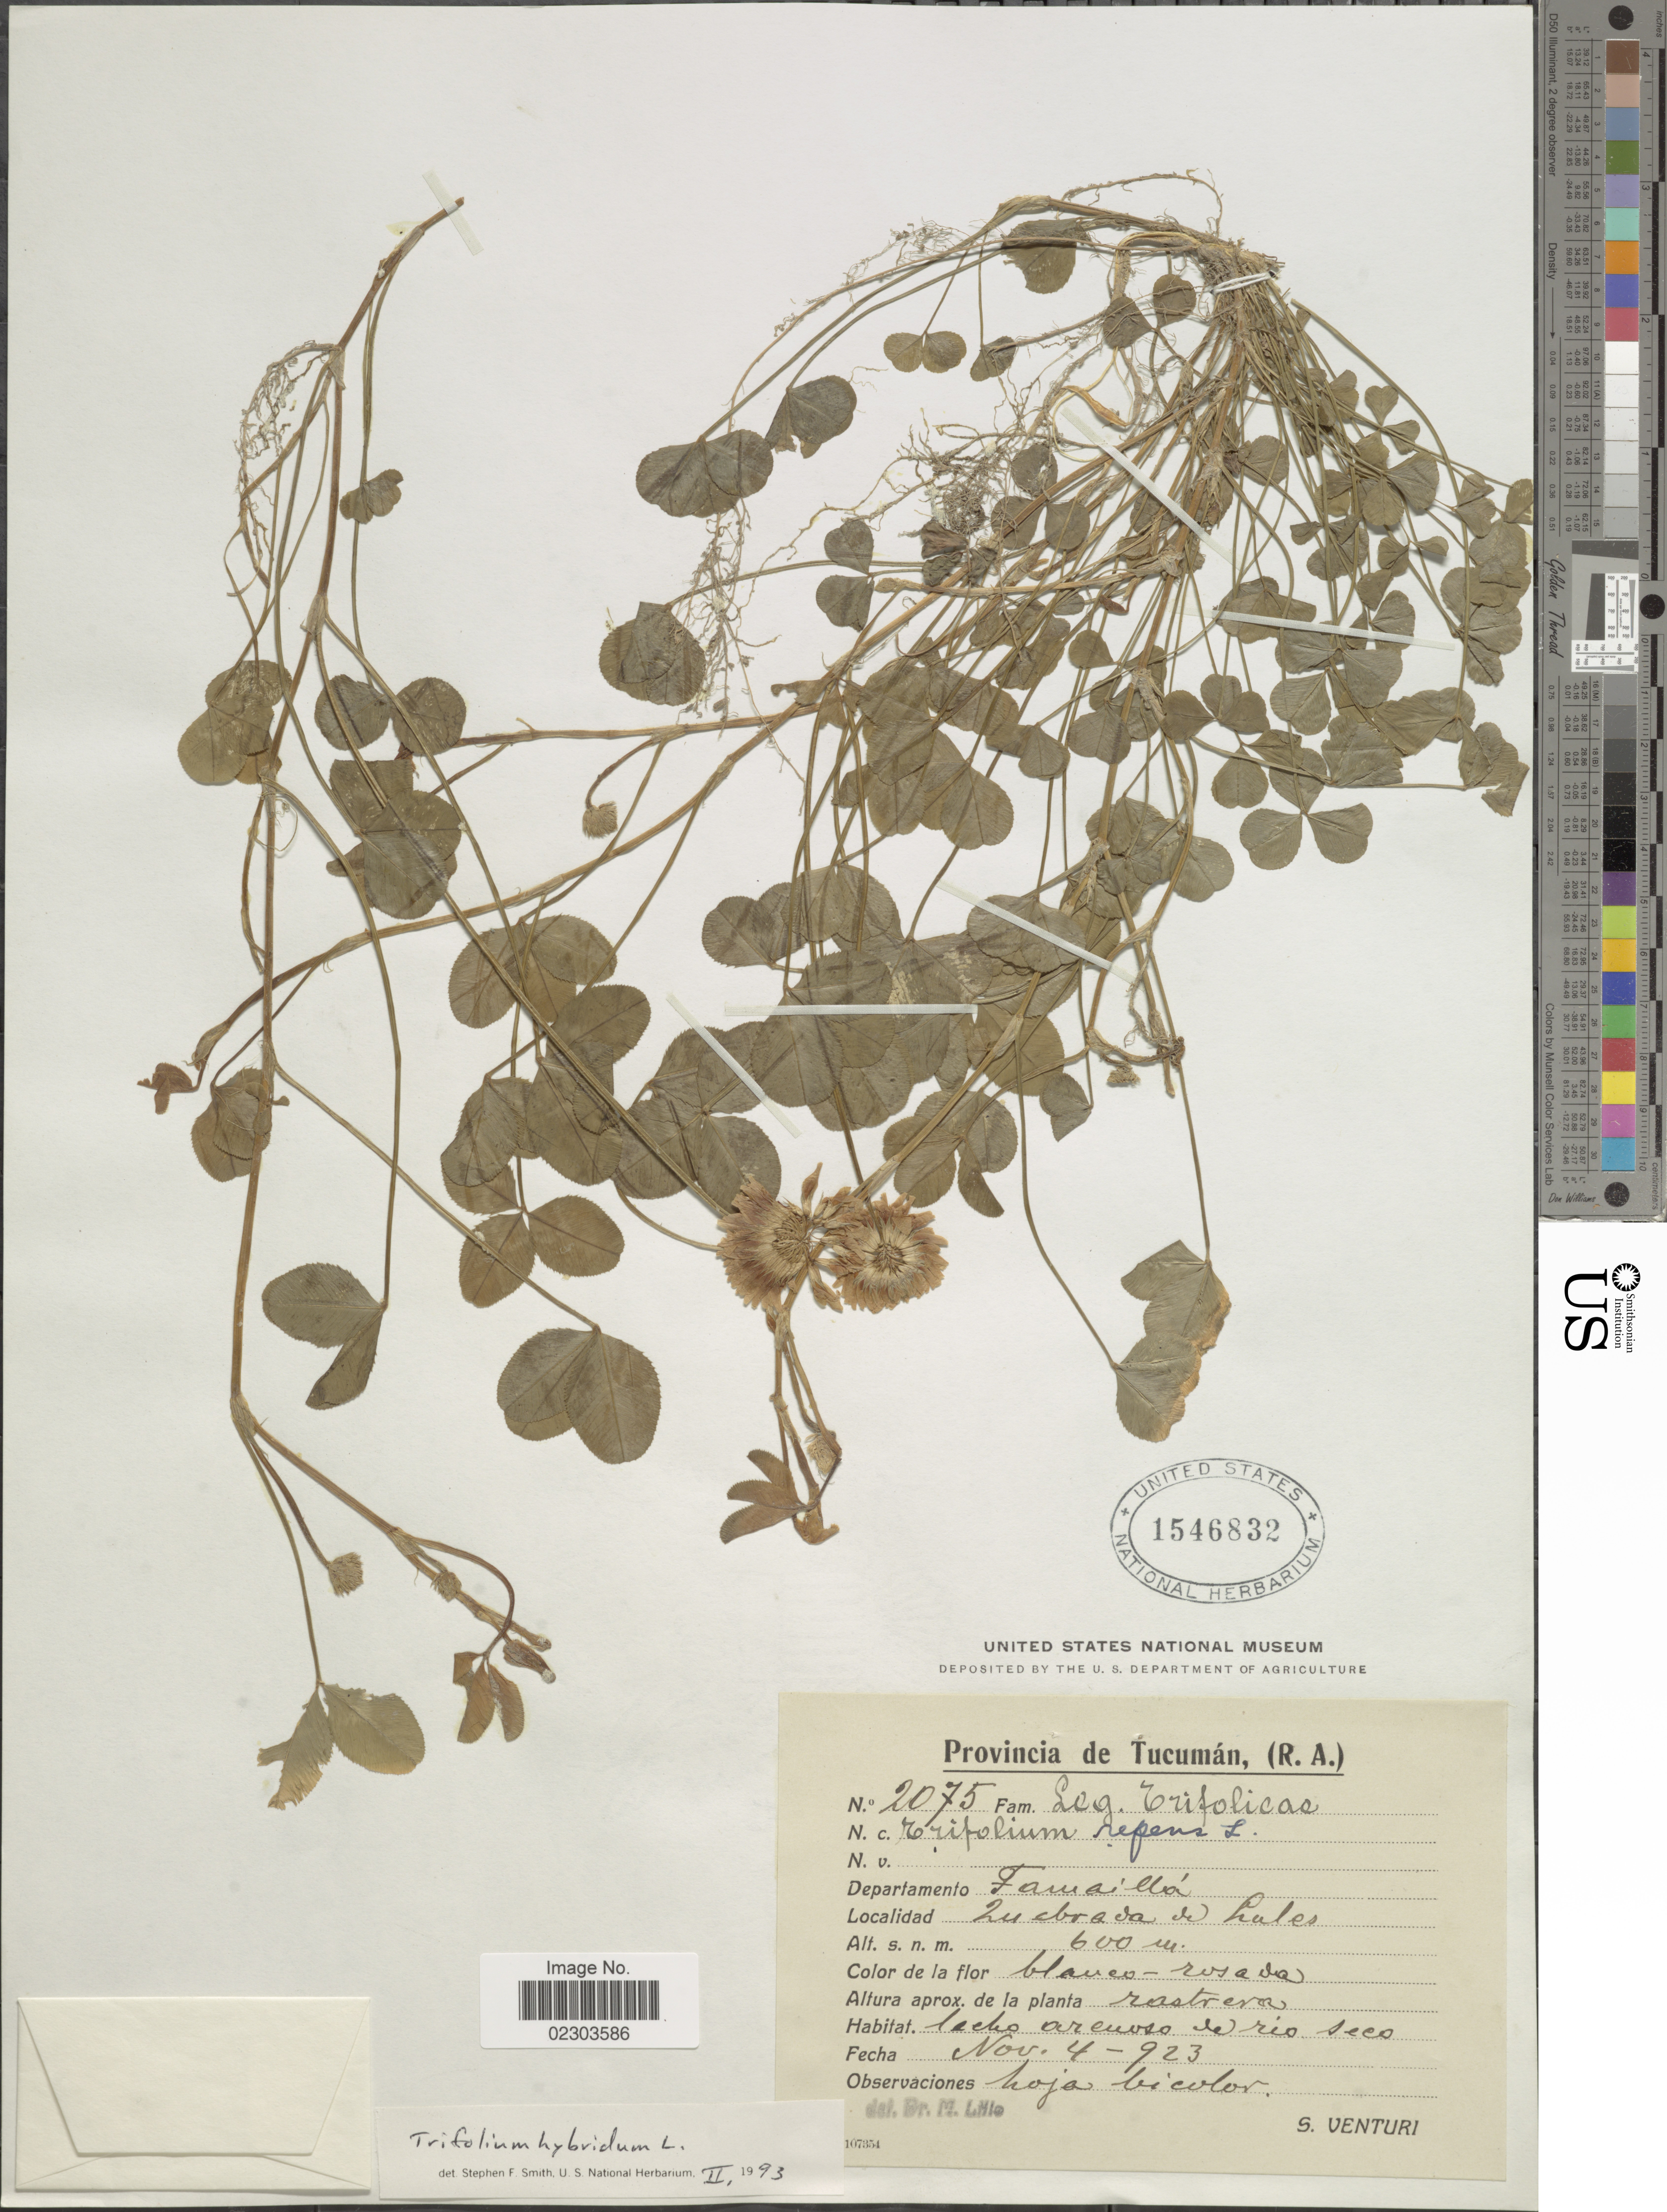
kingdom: Plantae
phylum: Tracheophyta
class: Magnoliopsida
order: Fabales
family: Fabaceae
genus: Trifolium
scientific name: Trifolium hybridum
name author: L.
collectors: S. Venturi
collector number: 2075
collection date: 1923-11-04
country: Argentina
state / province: Tucuman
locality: (R.A.), Departamento Famailla, Quebrada de Lules, lecho arenoso del rio seco.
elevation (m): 600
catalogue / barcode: US 1546832